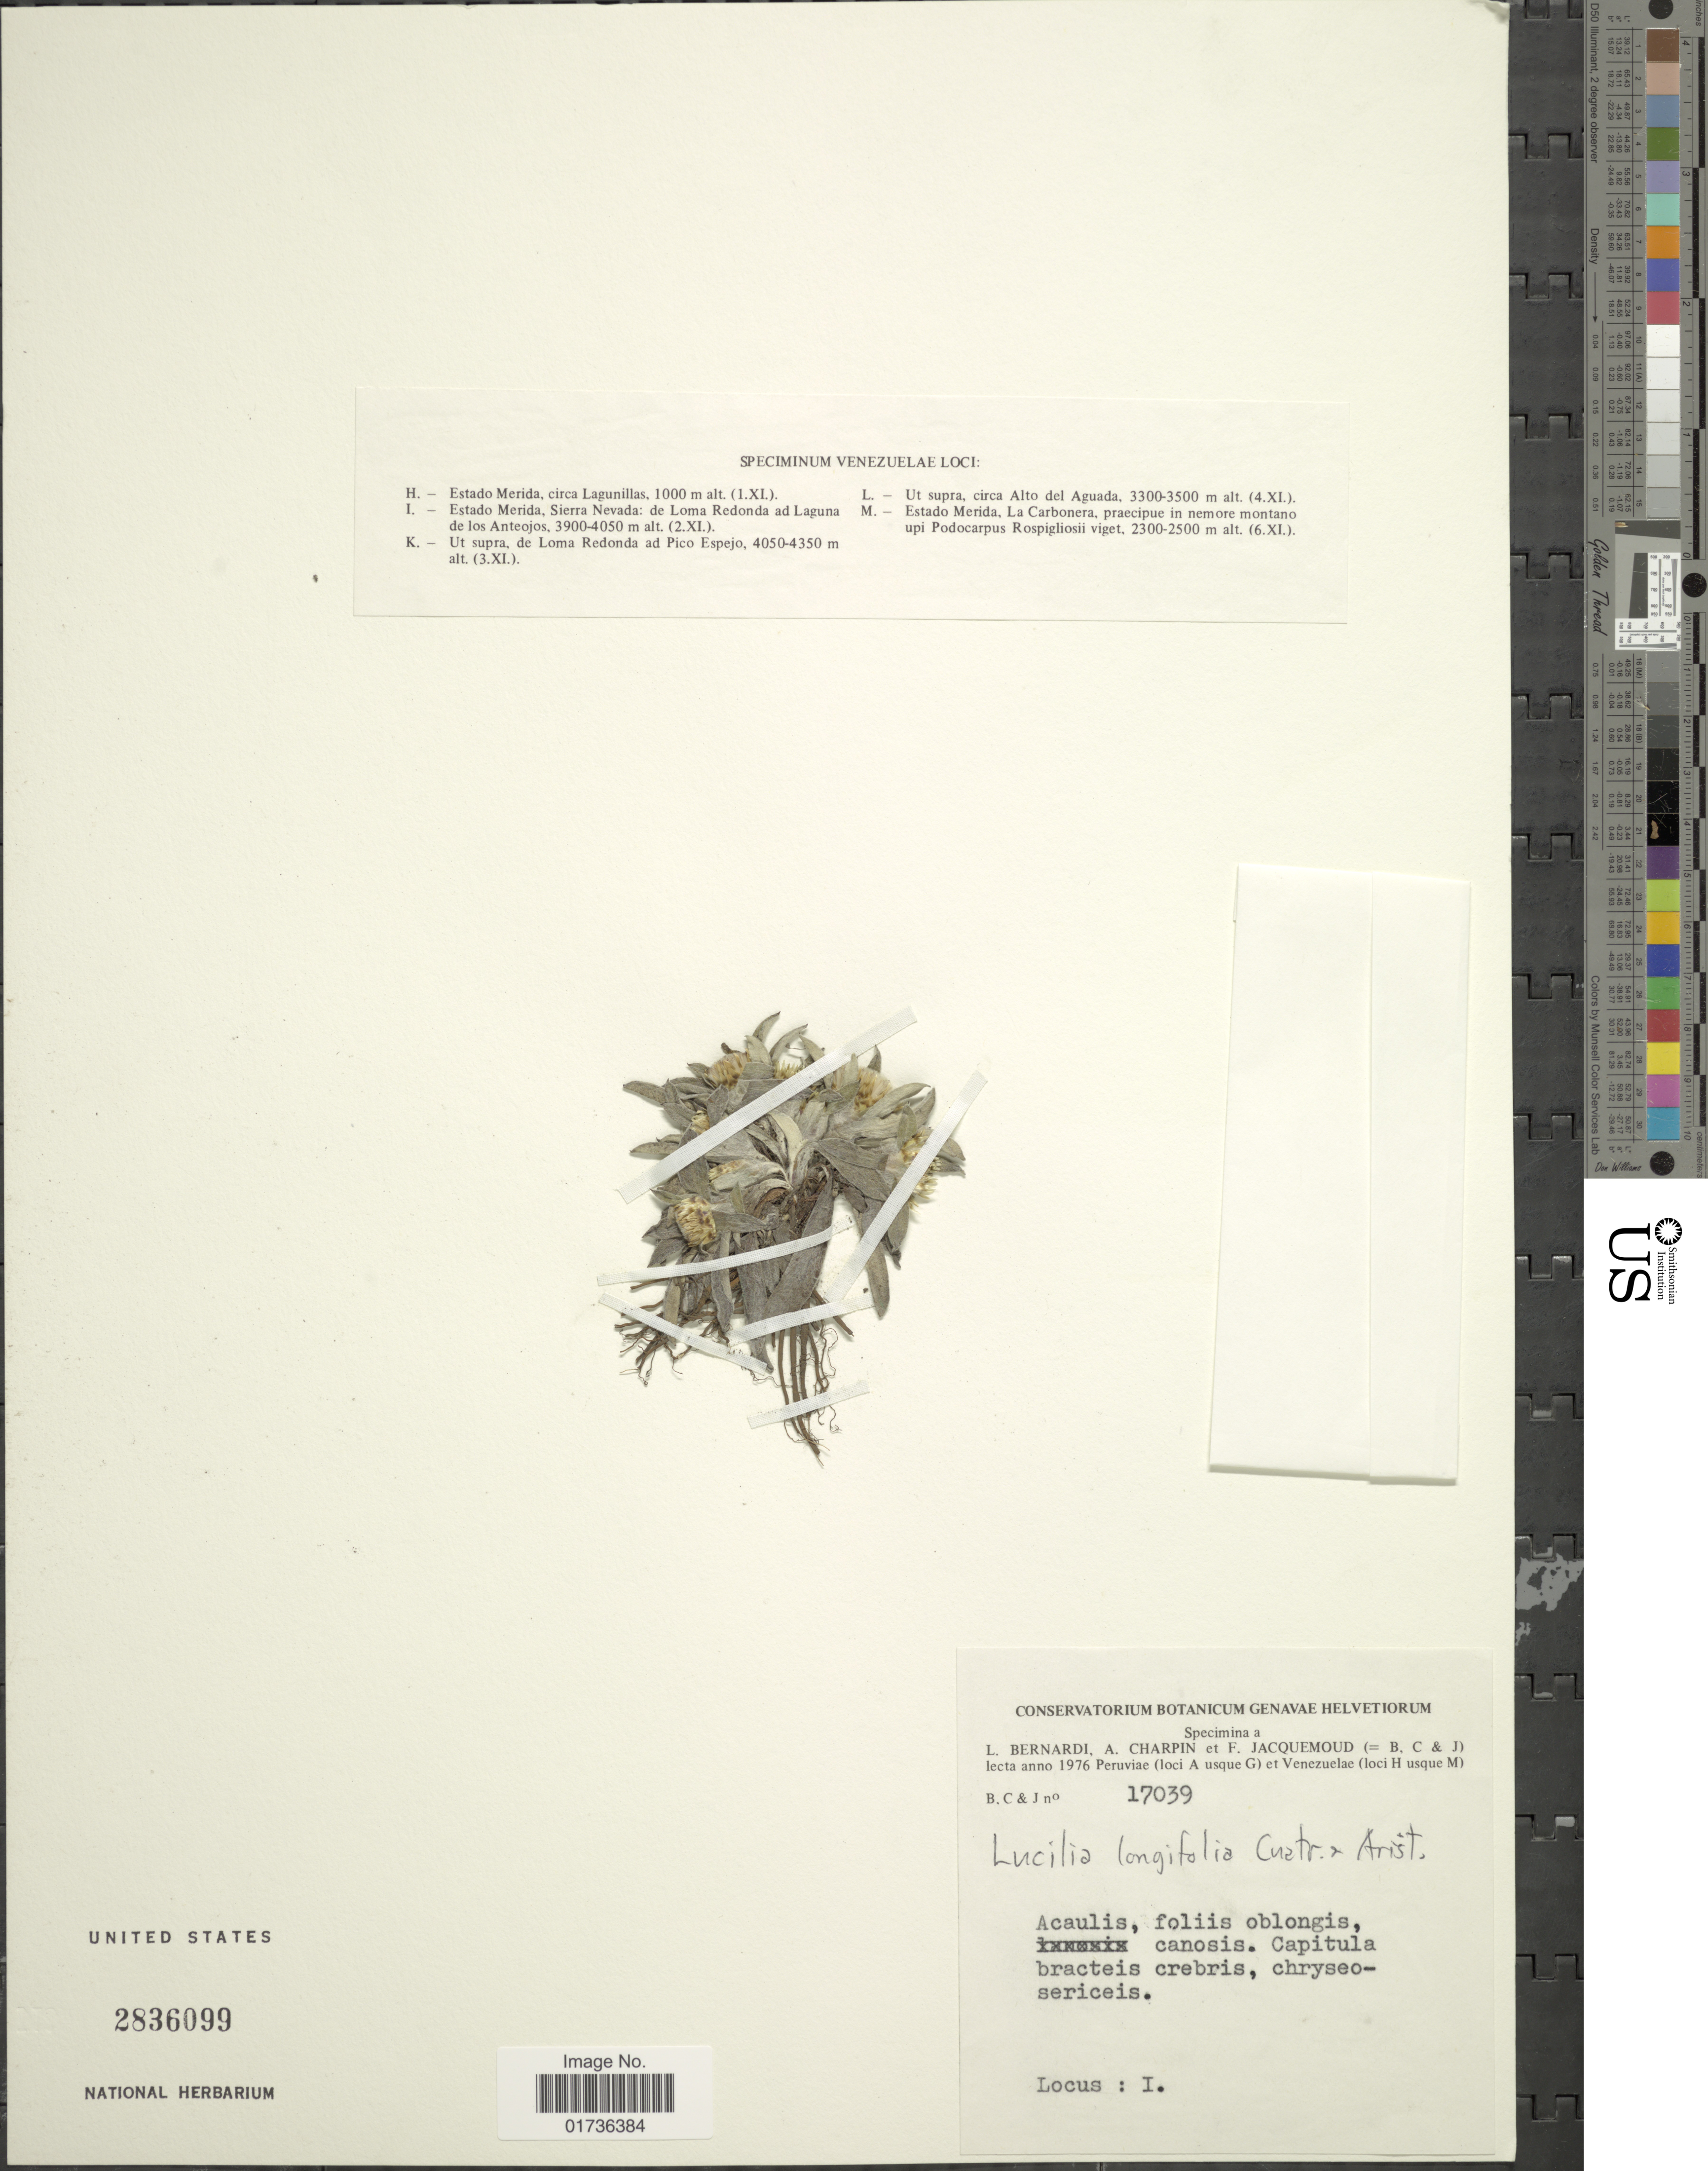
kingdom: Plantae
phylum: Tracheophyta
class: Magnoliopsida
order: Asterales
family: Asteraceae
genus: Belloa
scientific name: Belloa longifolia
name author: (Cuatrec. & Aristeg.) Sagást. & M.O. Dillon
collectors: L. Bernardi, A. Charpin & F. Jacquemoud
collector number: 17039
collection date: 1976-11-01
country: Venezuela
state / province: Mérida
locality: Sierra Nevada: de LOma Redonda ad Laguna de los Anteojos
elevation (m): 3900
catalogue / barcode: US 2836099